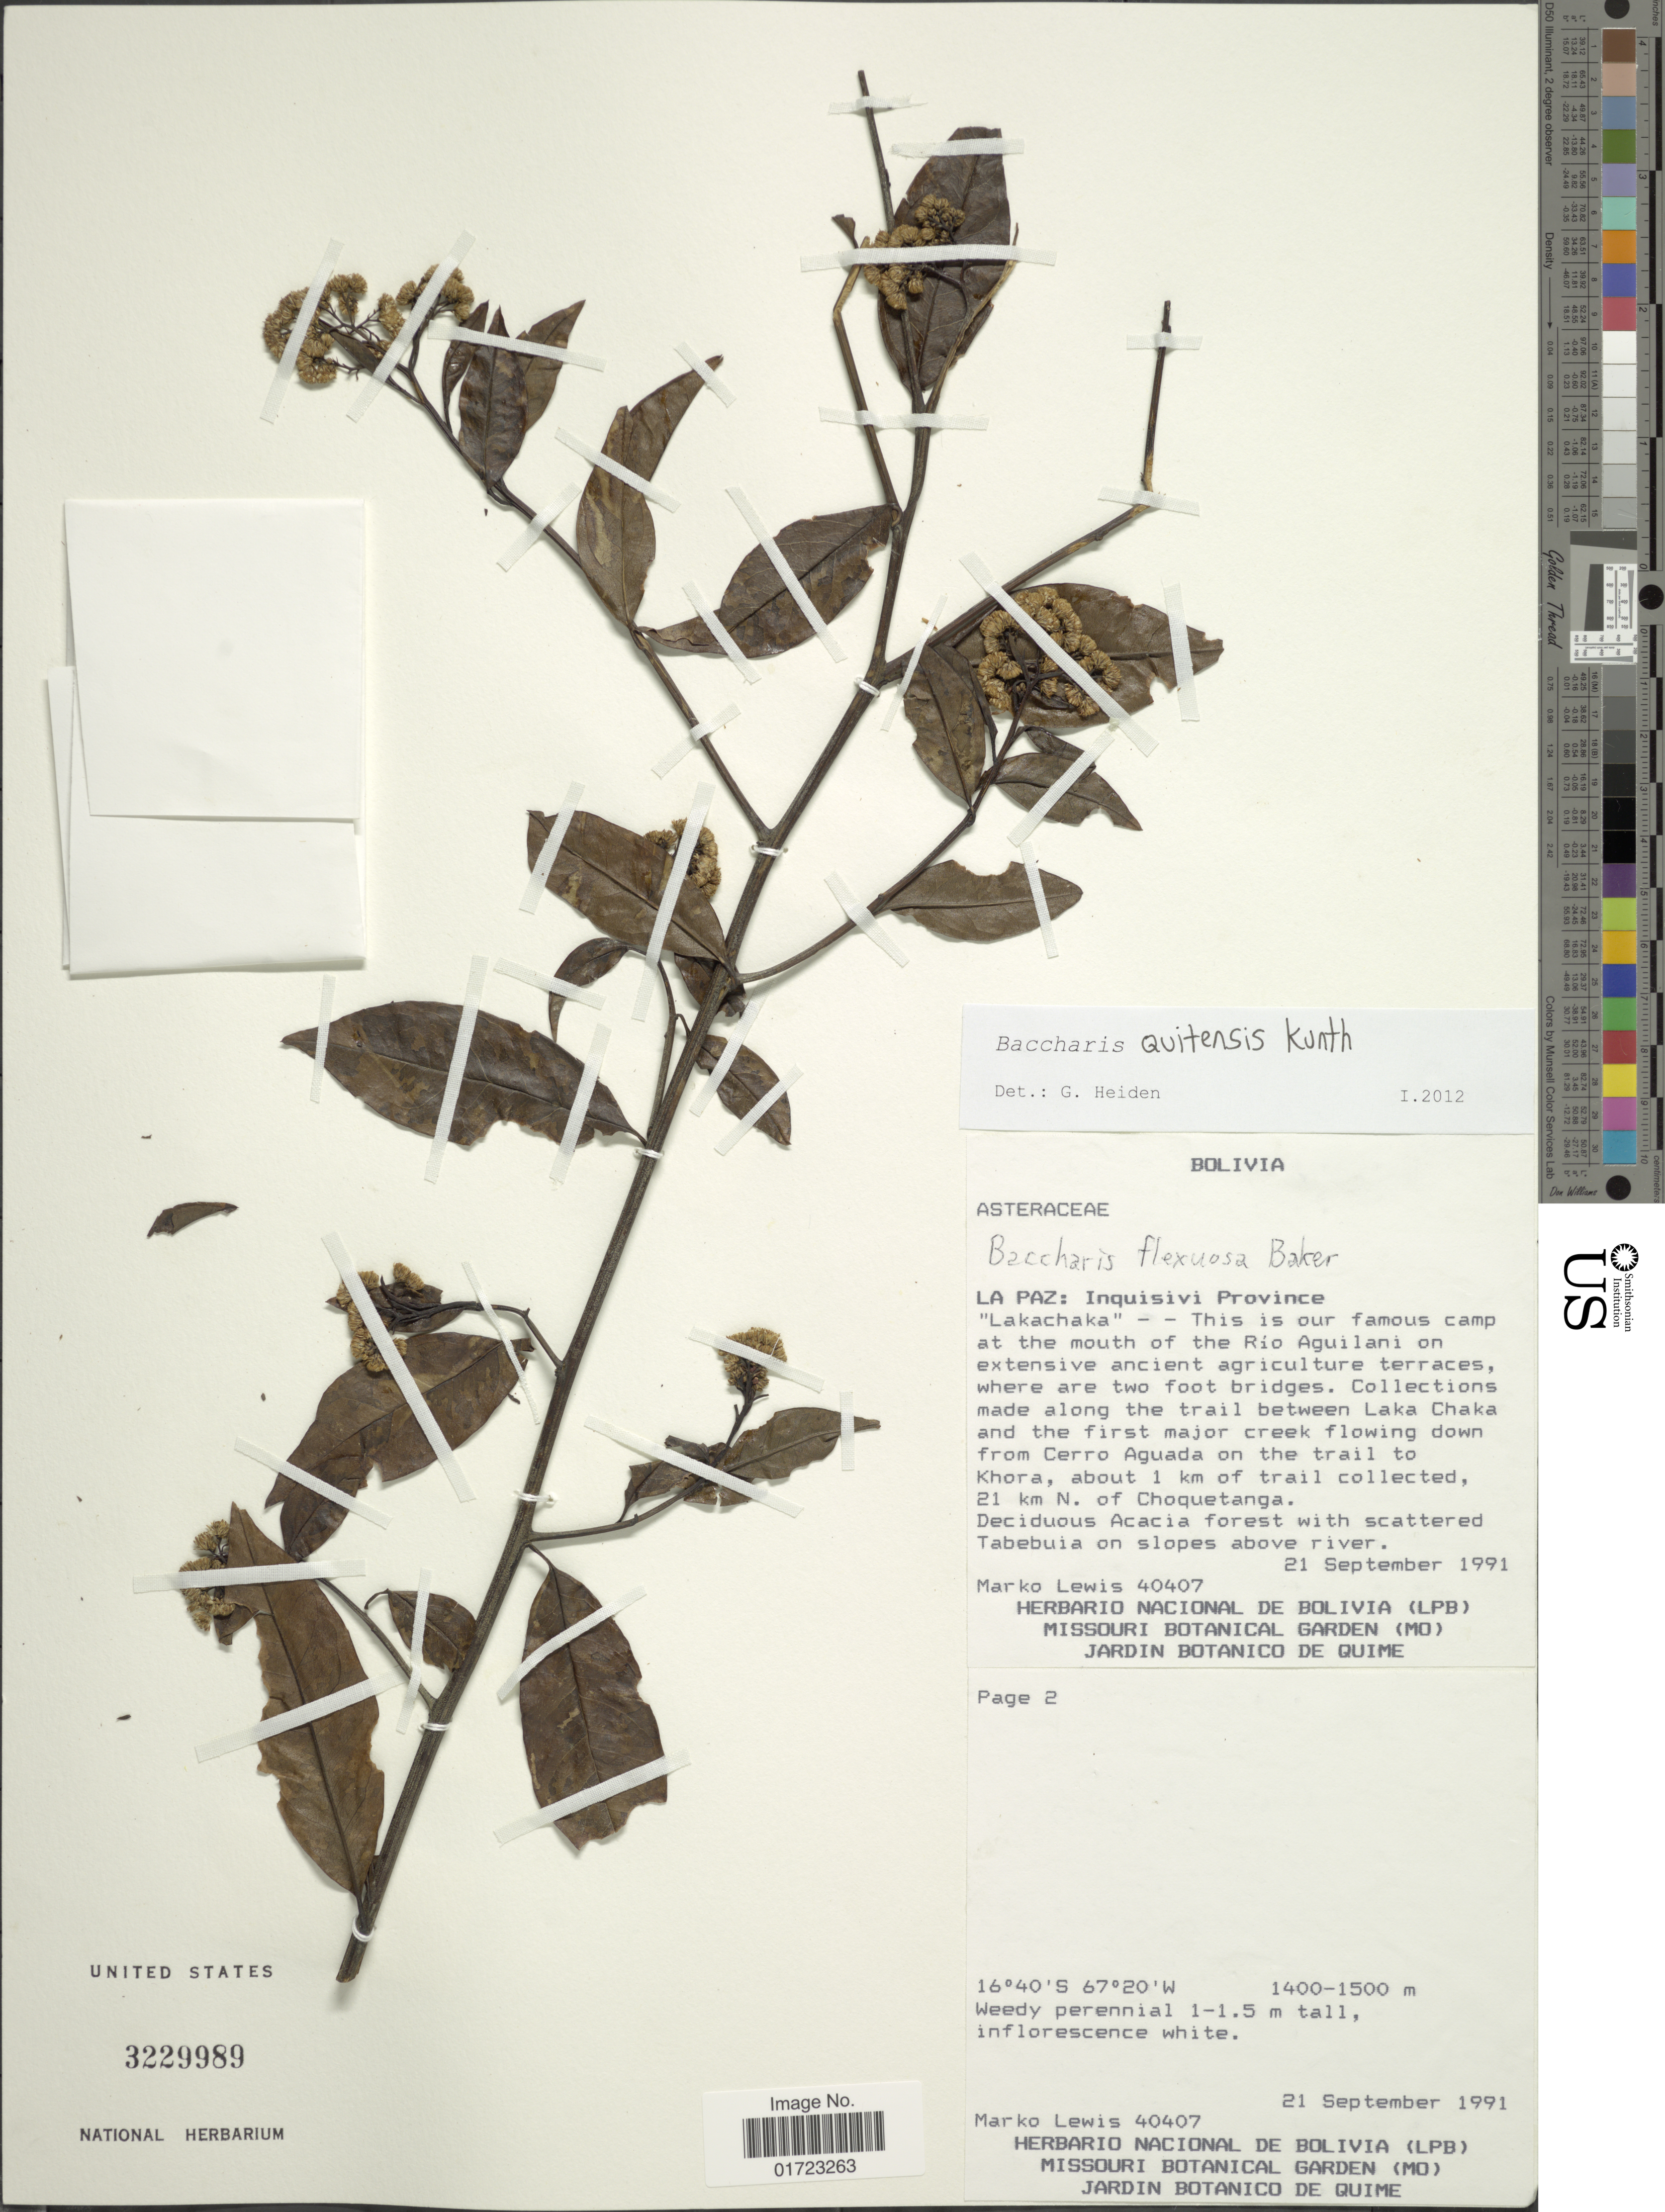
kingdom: Plantae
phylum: Tracheophyta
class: Magnoliopsida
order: Asterales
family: Asteraceae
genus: Baccharis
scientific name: Baccharis quitensis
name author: Kunth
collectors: M. A. Lewis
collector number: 40407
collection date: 1991-09-21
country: Bolivia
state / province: La Paz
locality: La Paz: Inquisivi Province. "Lakachaka"- At the mouth of the Rio Aguilini, Along the trail between Laka Chaka and the first major creek flowing down from Cerro Aguada on the trail to Khora, about 1 km of trail collected, 21 km N, of Choquetanga.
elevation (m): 1400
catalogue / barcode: US 3229989